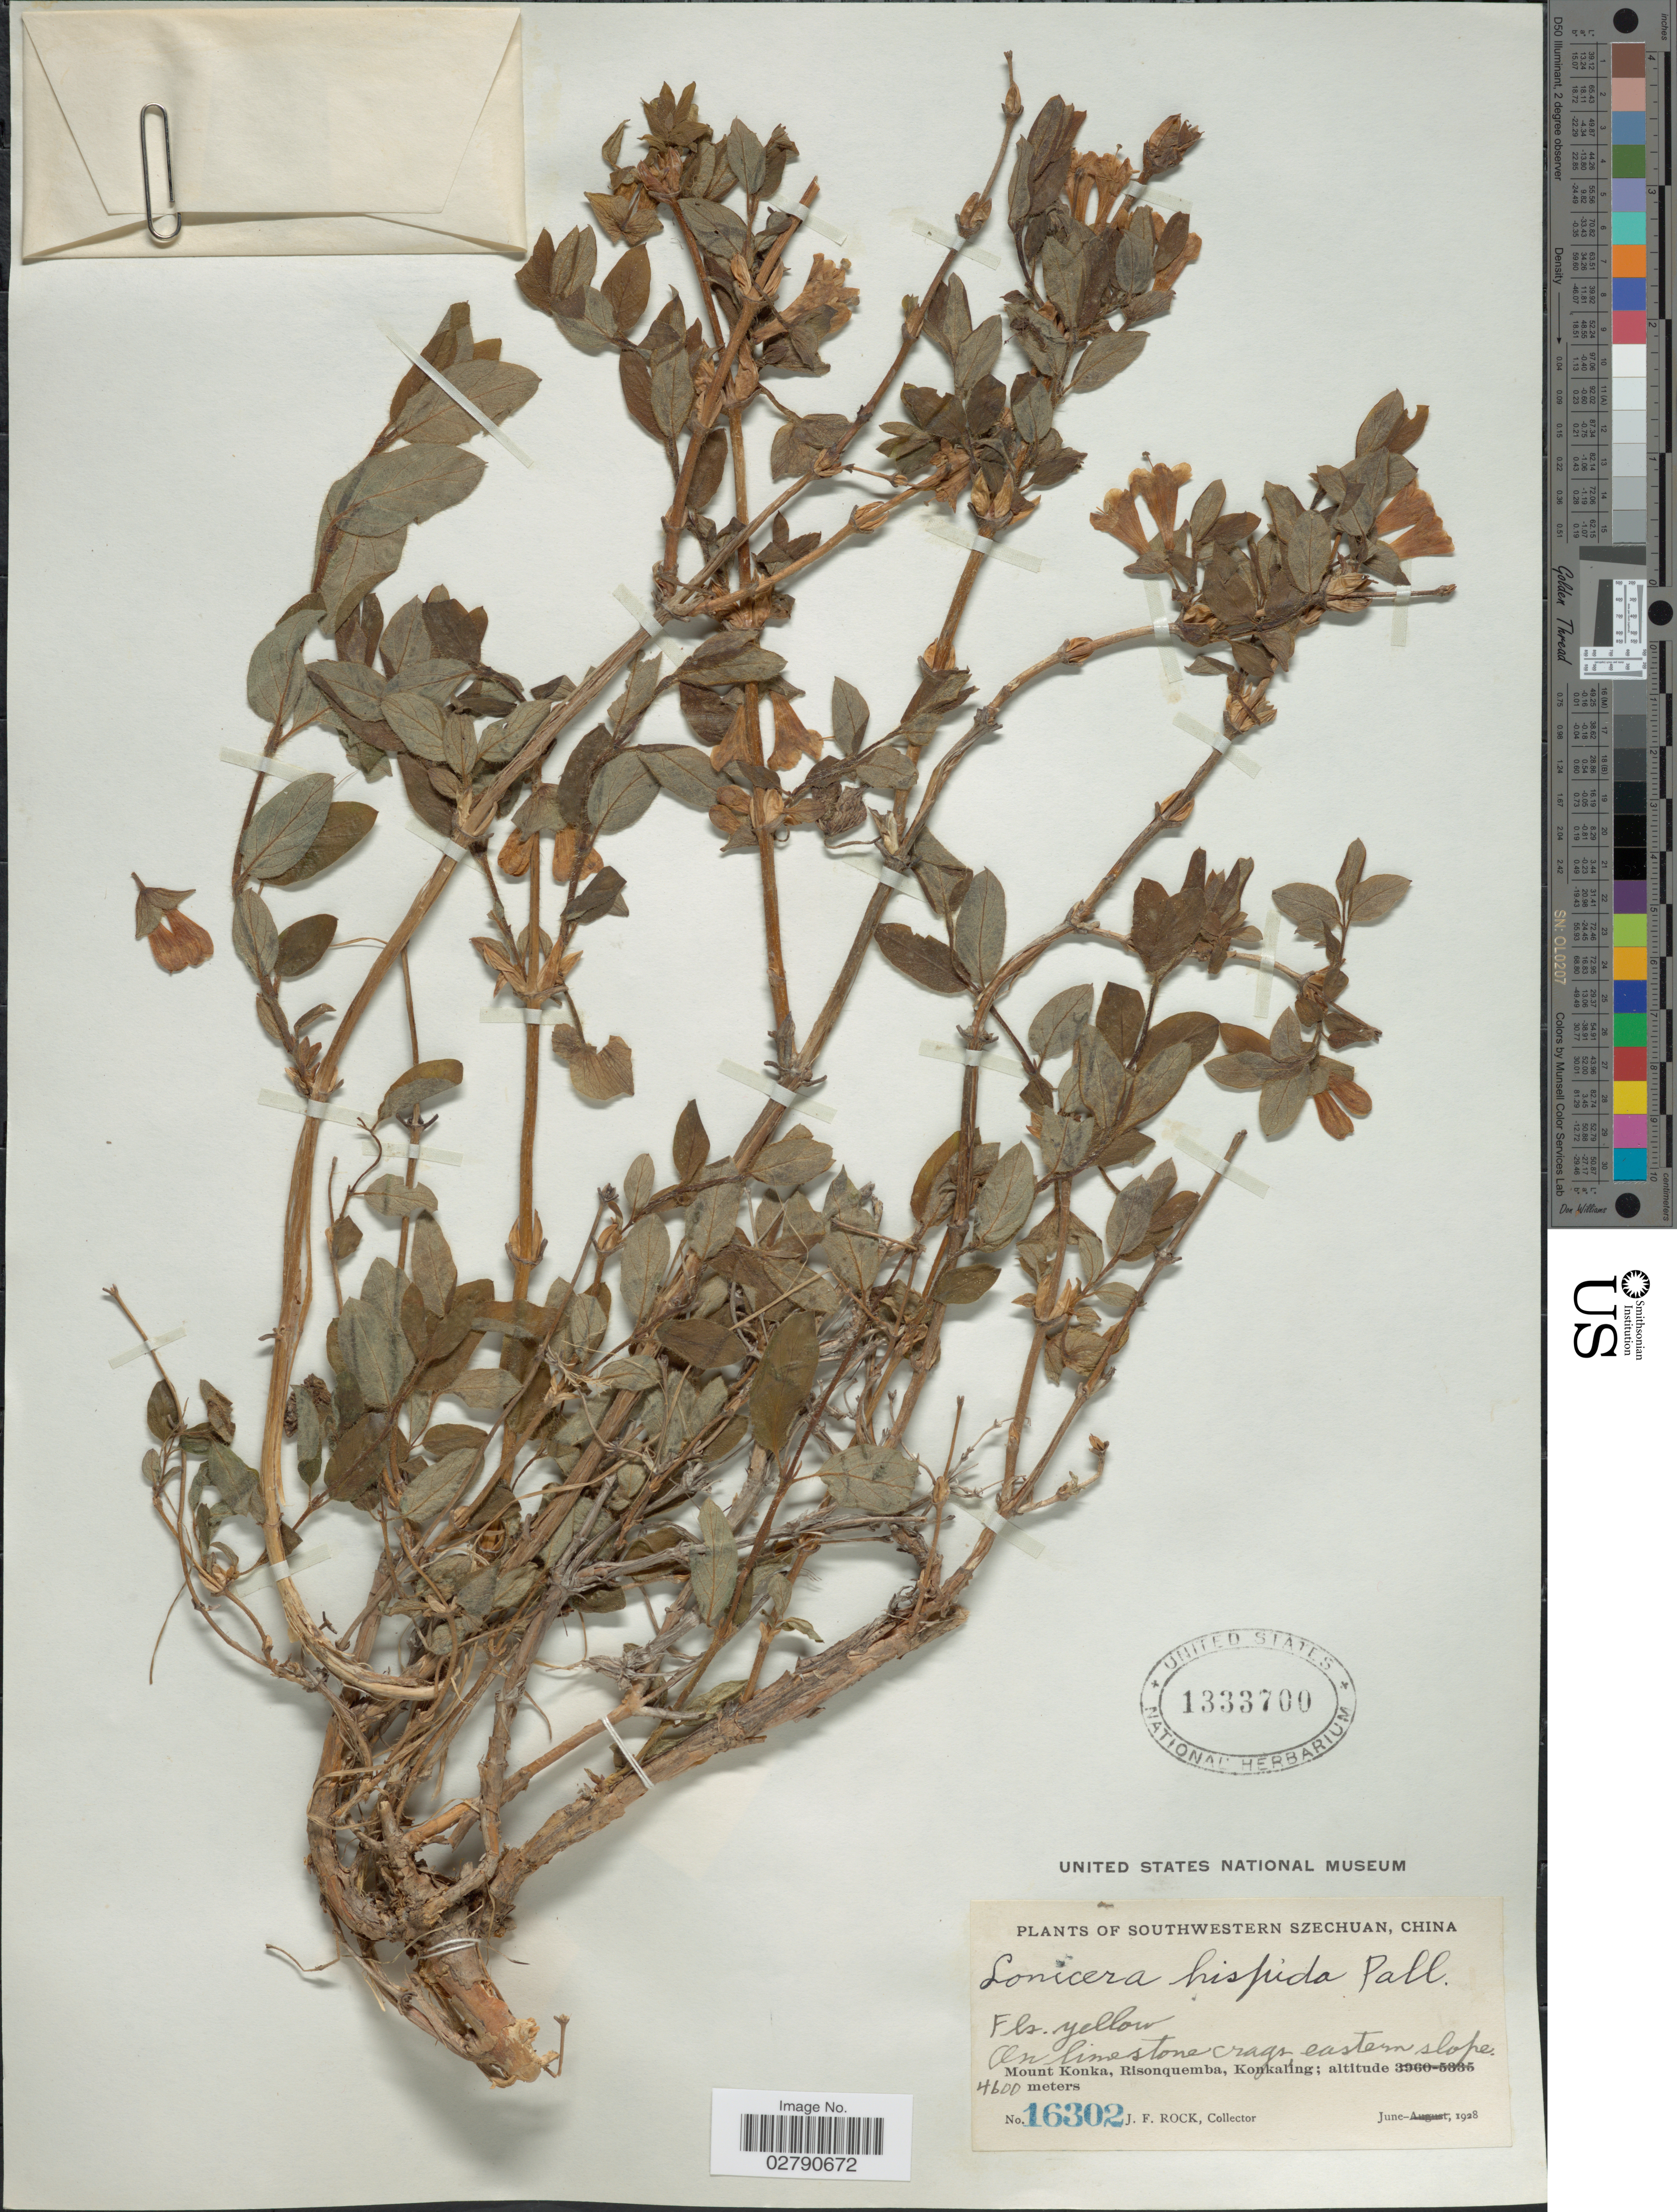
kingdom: Plantae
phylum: Tracheophyta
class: Magnoliopsida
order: Dipsacales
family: Caprifoliaceae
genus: Lonicera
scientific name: Lonicera hispida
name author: Pall. ex Roem. & Schult.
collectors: J. Rock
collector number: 16302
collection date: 1928-06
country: China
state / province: Sichuan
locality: Southwestern Szechuan. Mount Konka, Risonquemba, Konkaling.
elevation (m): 4600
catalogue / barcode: US 1333700